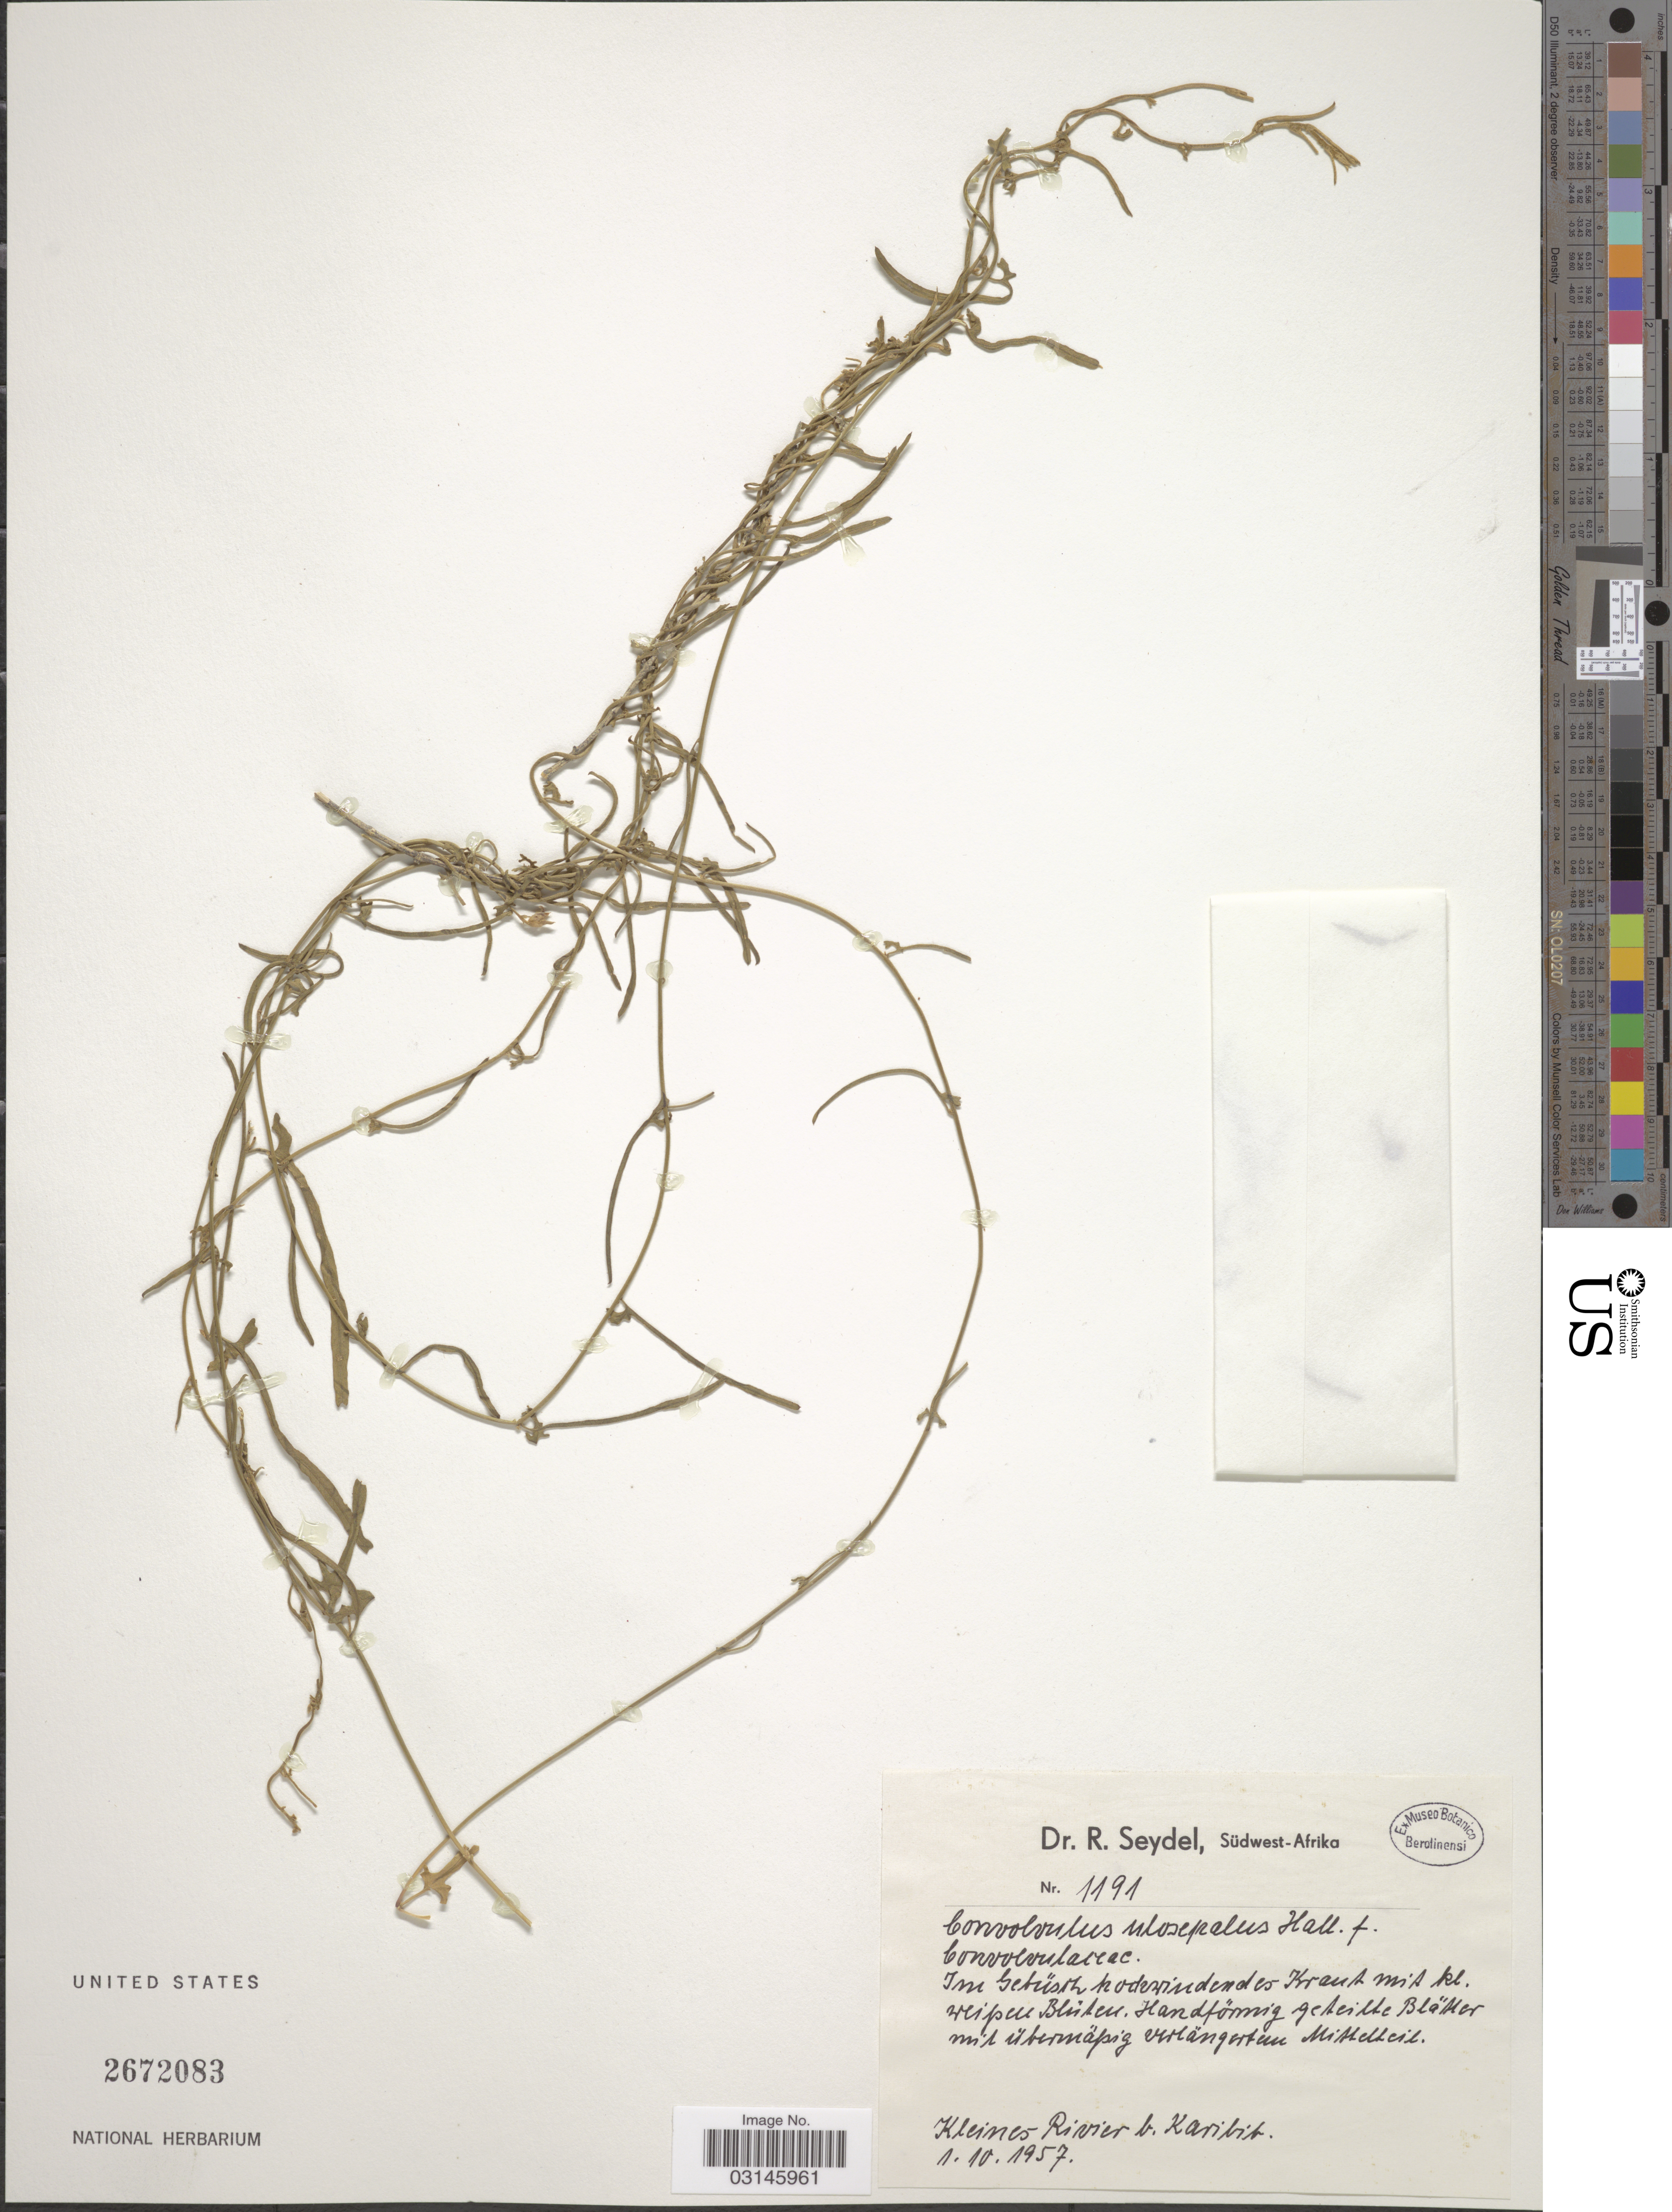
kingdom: Plantae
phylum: Tracheophyta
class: Magnoliopsida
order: Solanales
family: Convolvulaceae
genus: Convolvulus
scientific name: Convolvulus ulosepalus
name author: Hallier f.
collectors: R. Seydel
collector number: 1191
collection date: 1957-10-01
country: Namibia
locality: Südwest-Afrika. Kleines-Rivier b. Karibit.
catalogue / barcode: US 2672083